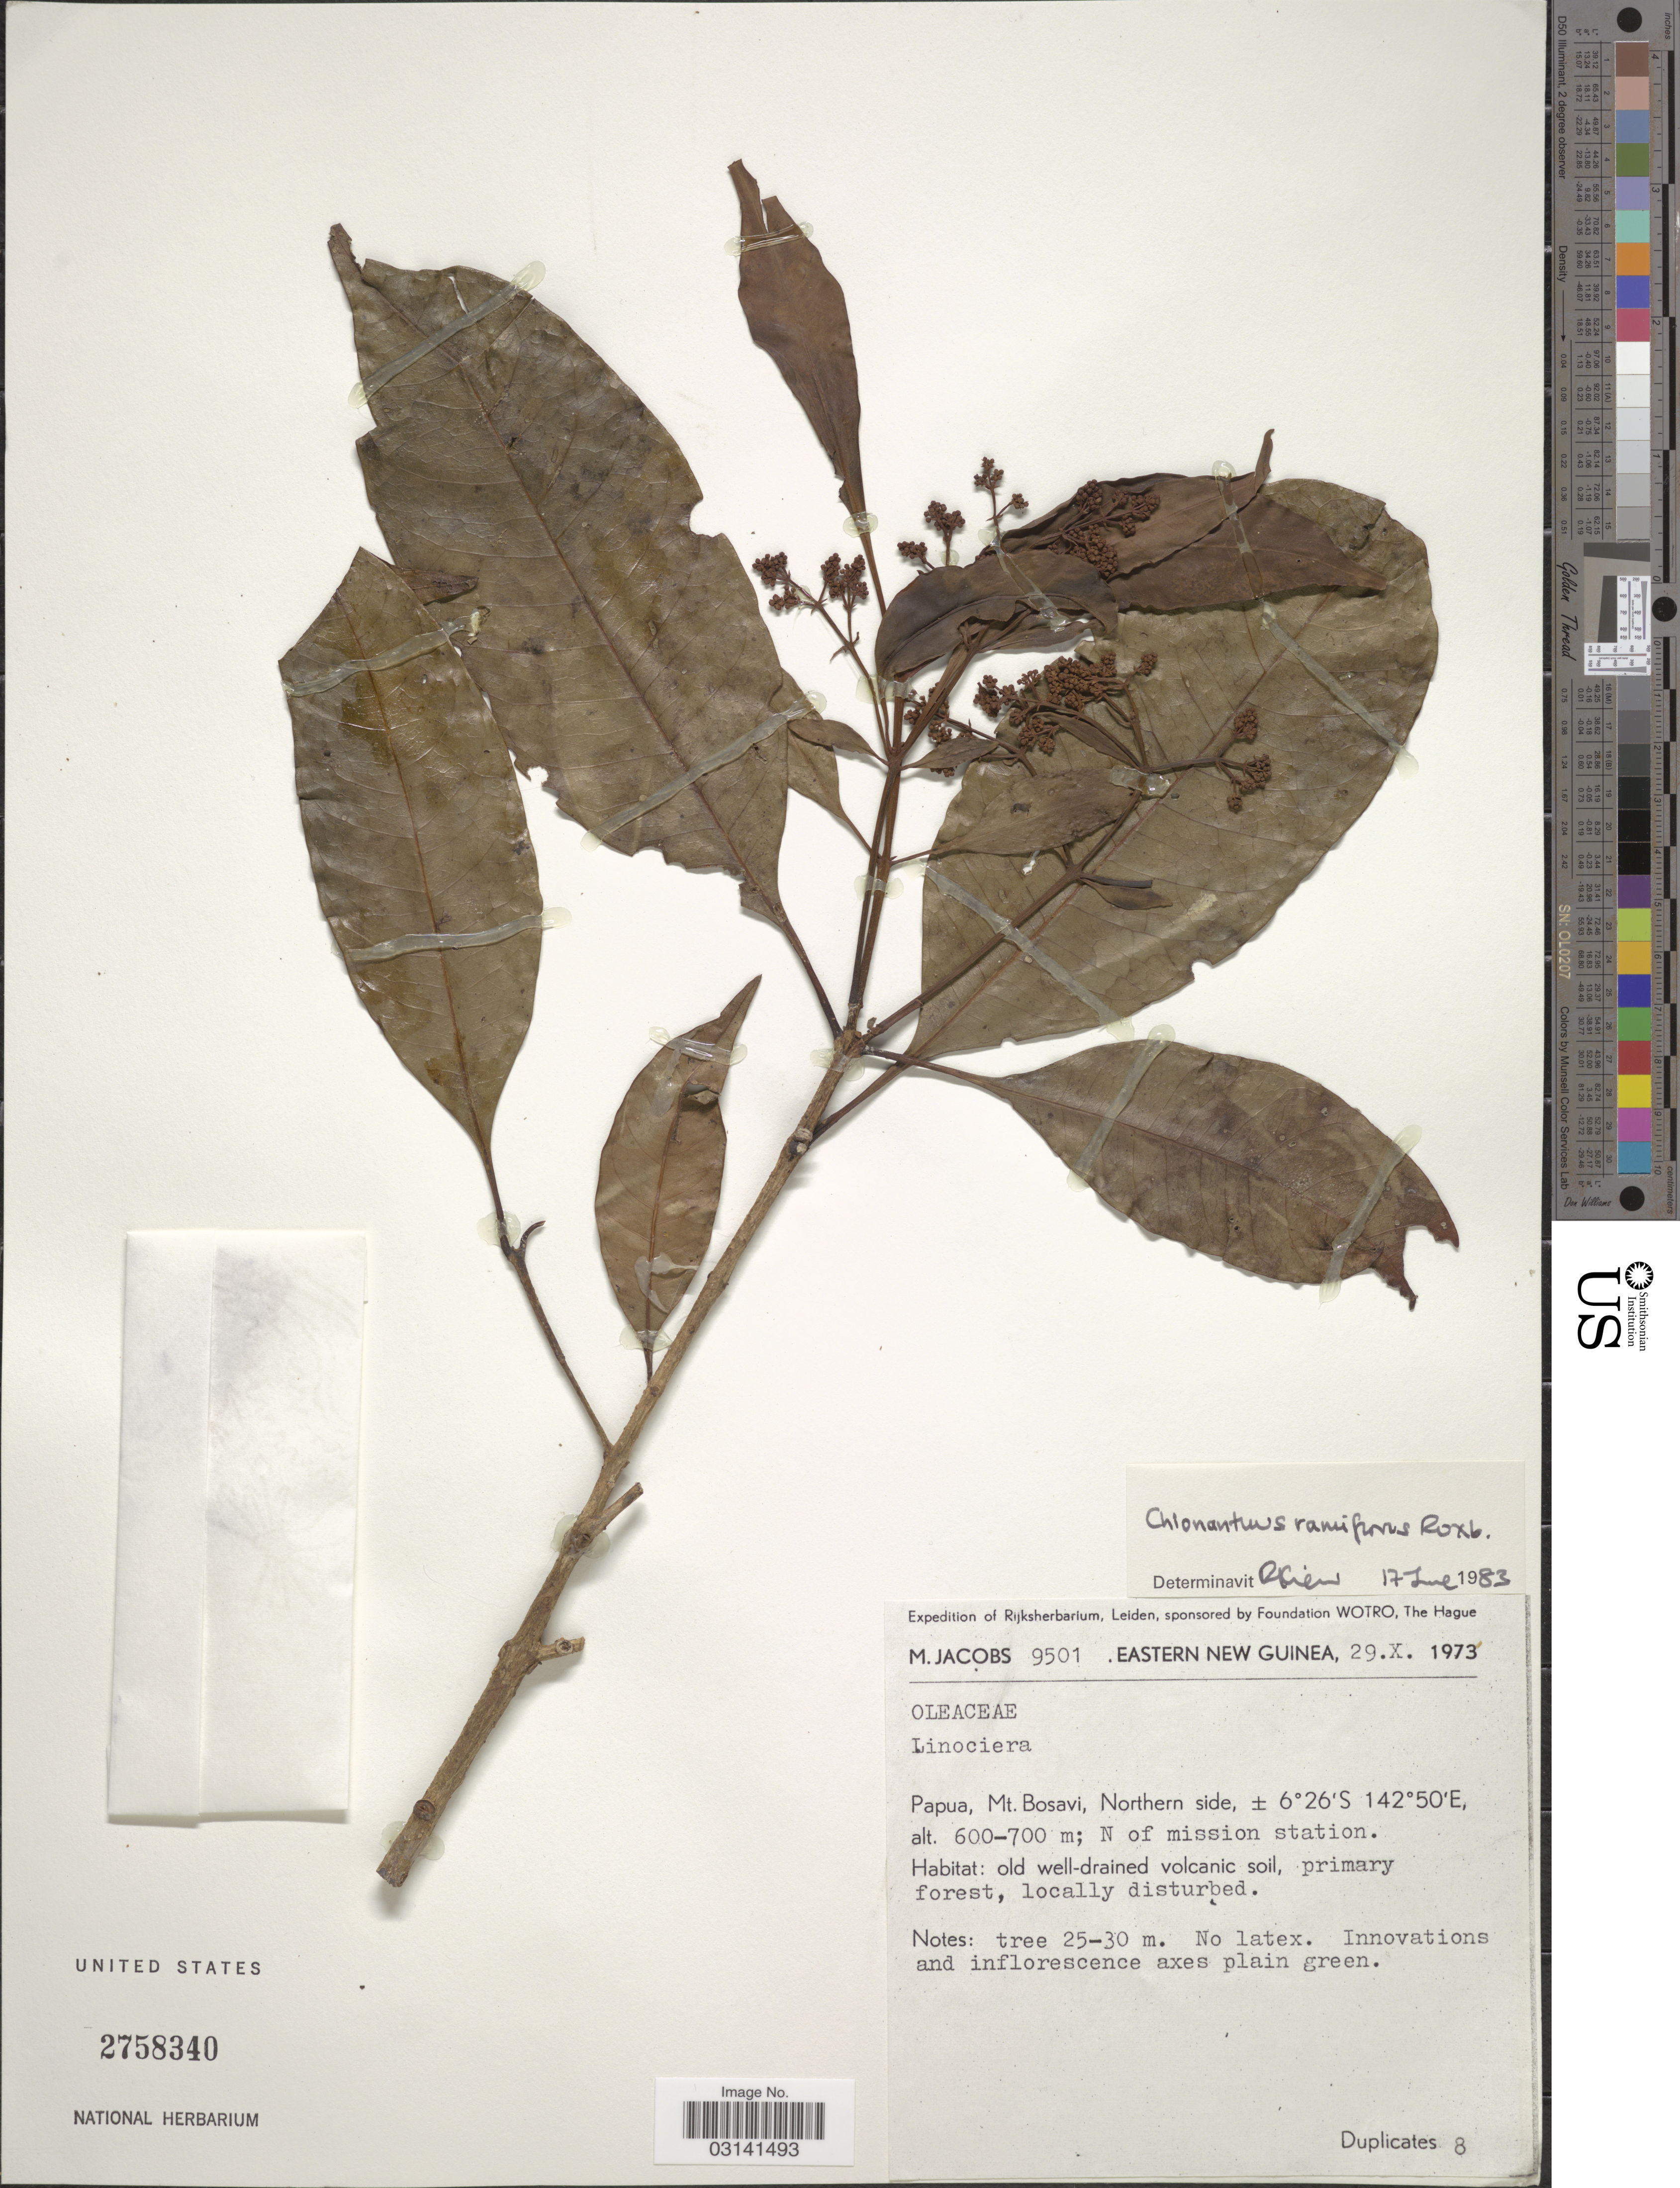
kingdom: Plantae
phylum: Tracheophyta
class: Magnoliopsida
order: Lamiales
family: Oleaceae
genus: Chionanthus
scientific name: Chionanthus ramiflorus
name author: Roxb.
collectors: M. Jacobs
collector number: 9501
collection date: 1973-10-29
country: Papua New Guinea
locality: Eastern New Guinea. Papua, Mt. Bosavi, Northern side. N of mission station.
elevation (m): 600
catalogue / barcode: US 2758340